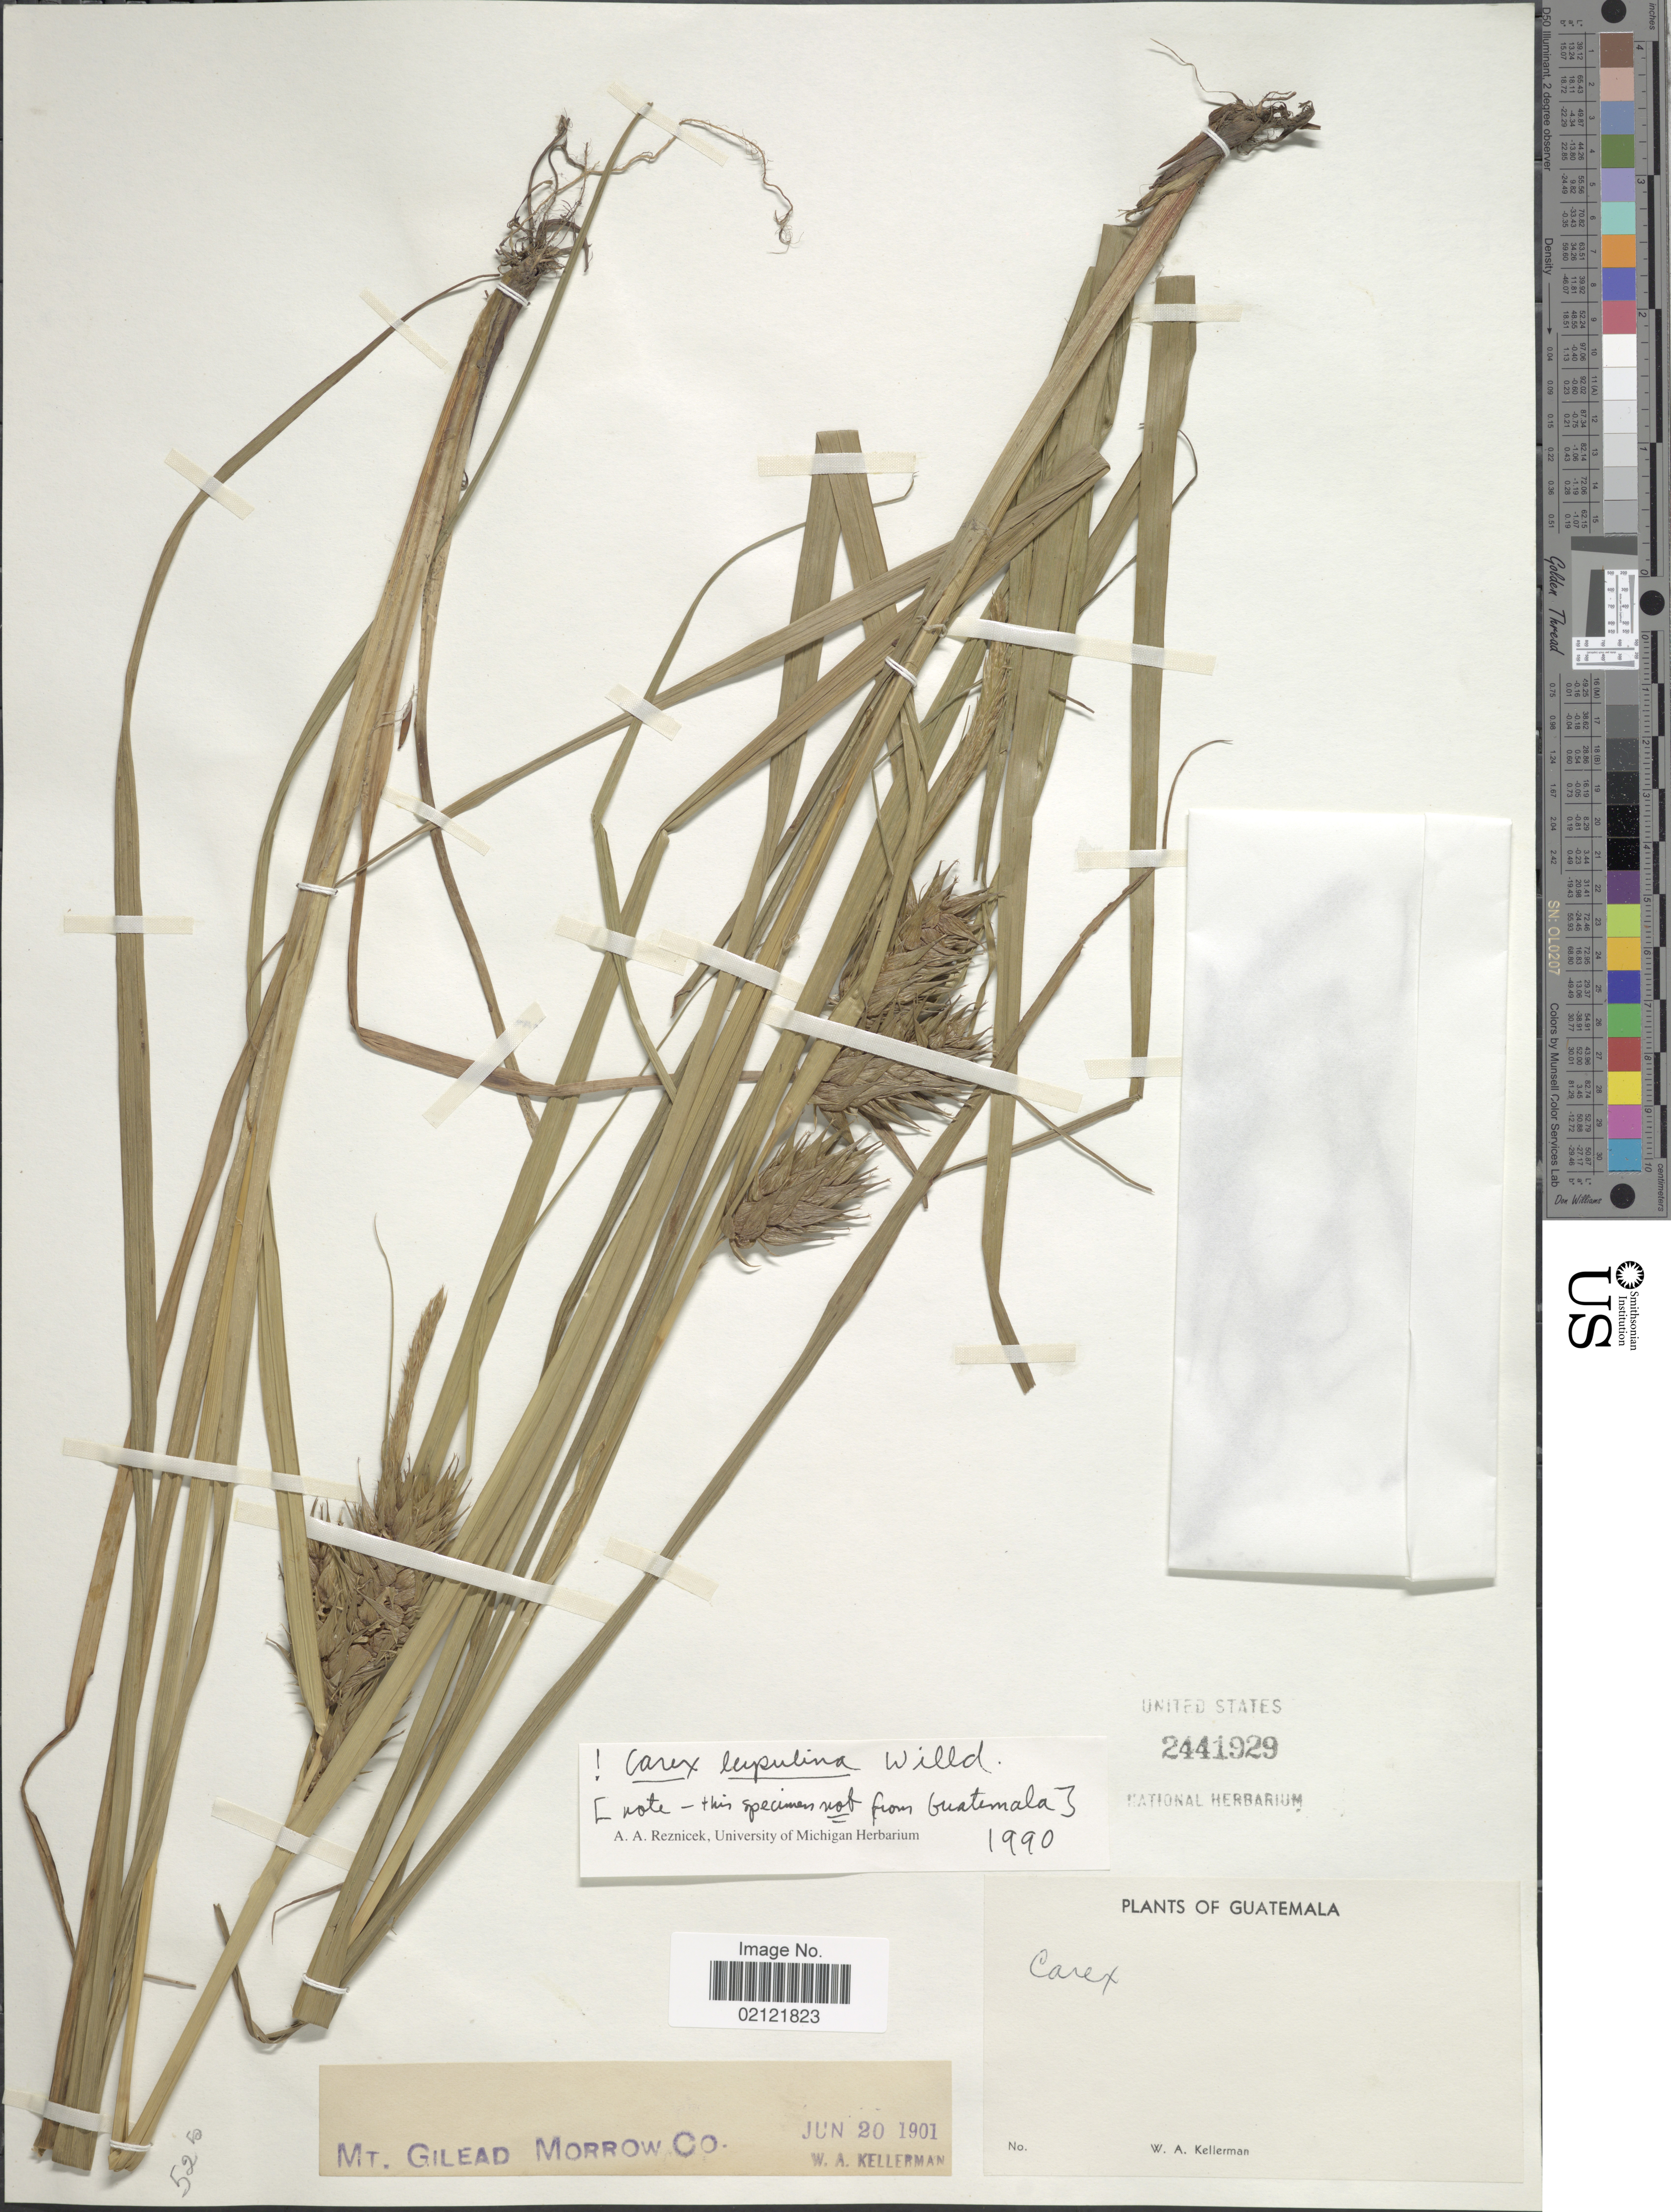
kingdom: Plantae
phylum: Tracheophyta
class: Liliopsida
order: Poales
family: Cyperaceae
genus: Carex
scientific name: Carex lupulina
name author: Muhl. ex Willd.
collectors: W. Kellerman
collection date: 1901-06-20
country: Guatemala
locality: Mt. Gilead, Morrow Co.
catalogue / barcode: US 2441929